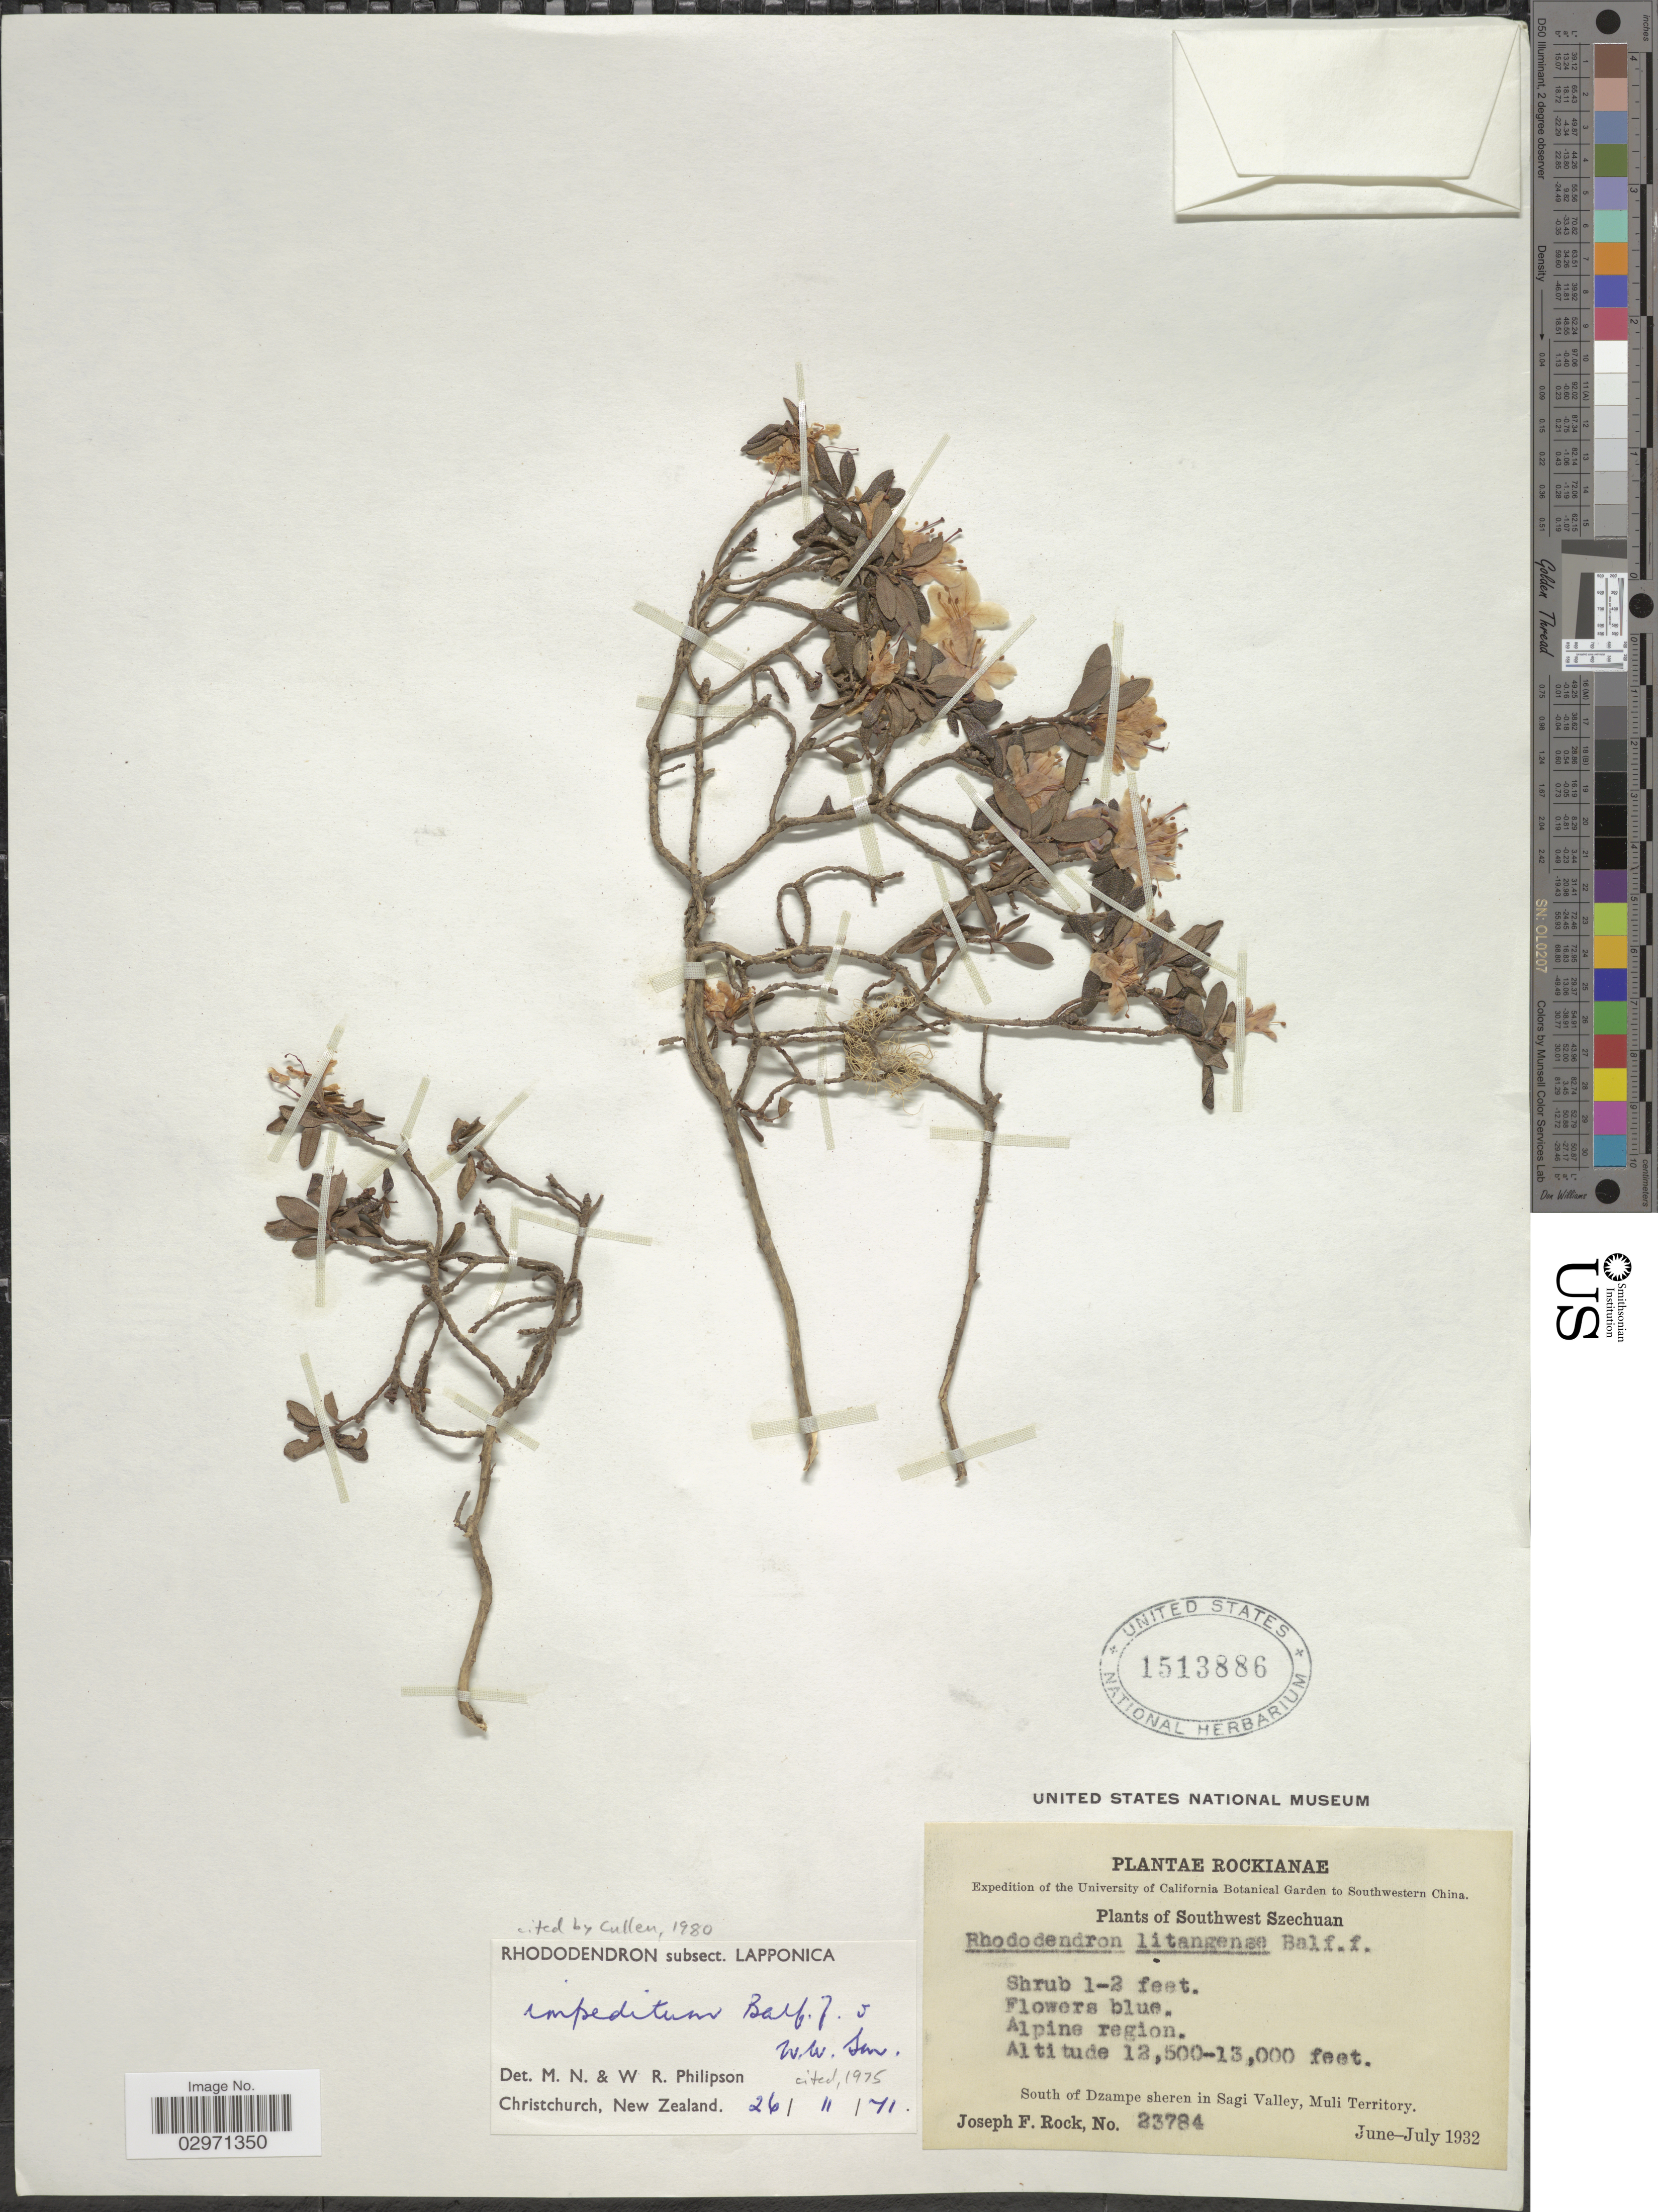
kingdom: Plantae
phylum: Tracheophyta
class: Magnoliopsida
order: Ericales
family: Ericaceae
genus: Rhododendron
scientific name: Rhododendron impeditum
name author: Balf. f. & W.W. Sm.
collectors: J. F. Rock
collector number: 23784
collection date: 1932-06/1932-07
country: China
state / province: Sichuan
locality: Southwestern China. Southwest Szechuan. Alpine region. South of Dzampe sheren in Sagi Valley, Muli Territory.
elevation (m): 3810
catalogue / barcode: US 1513886